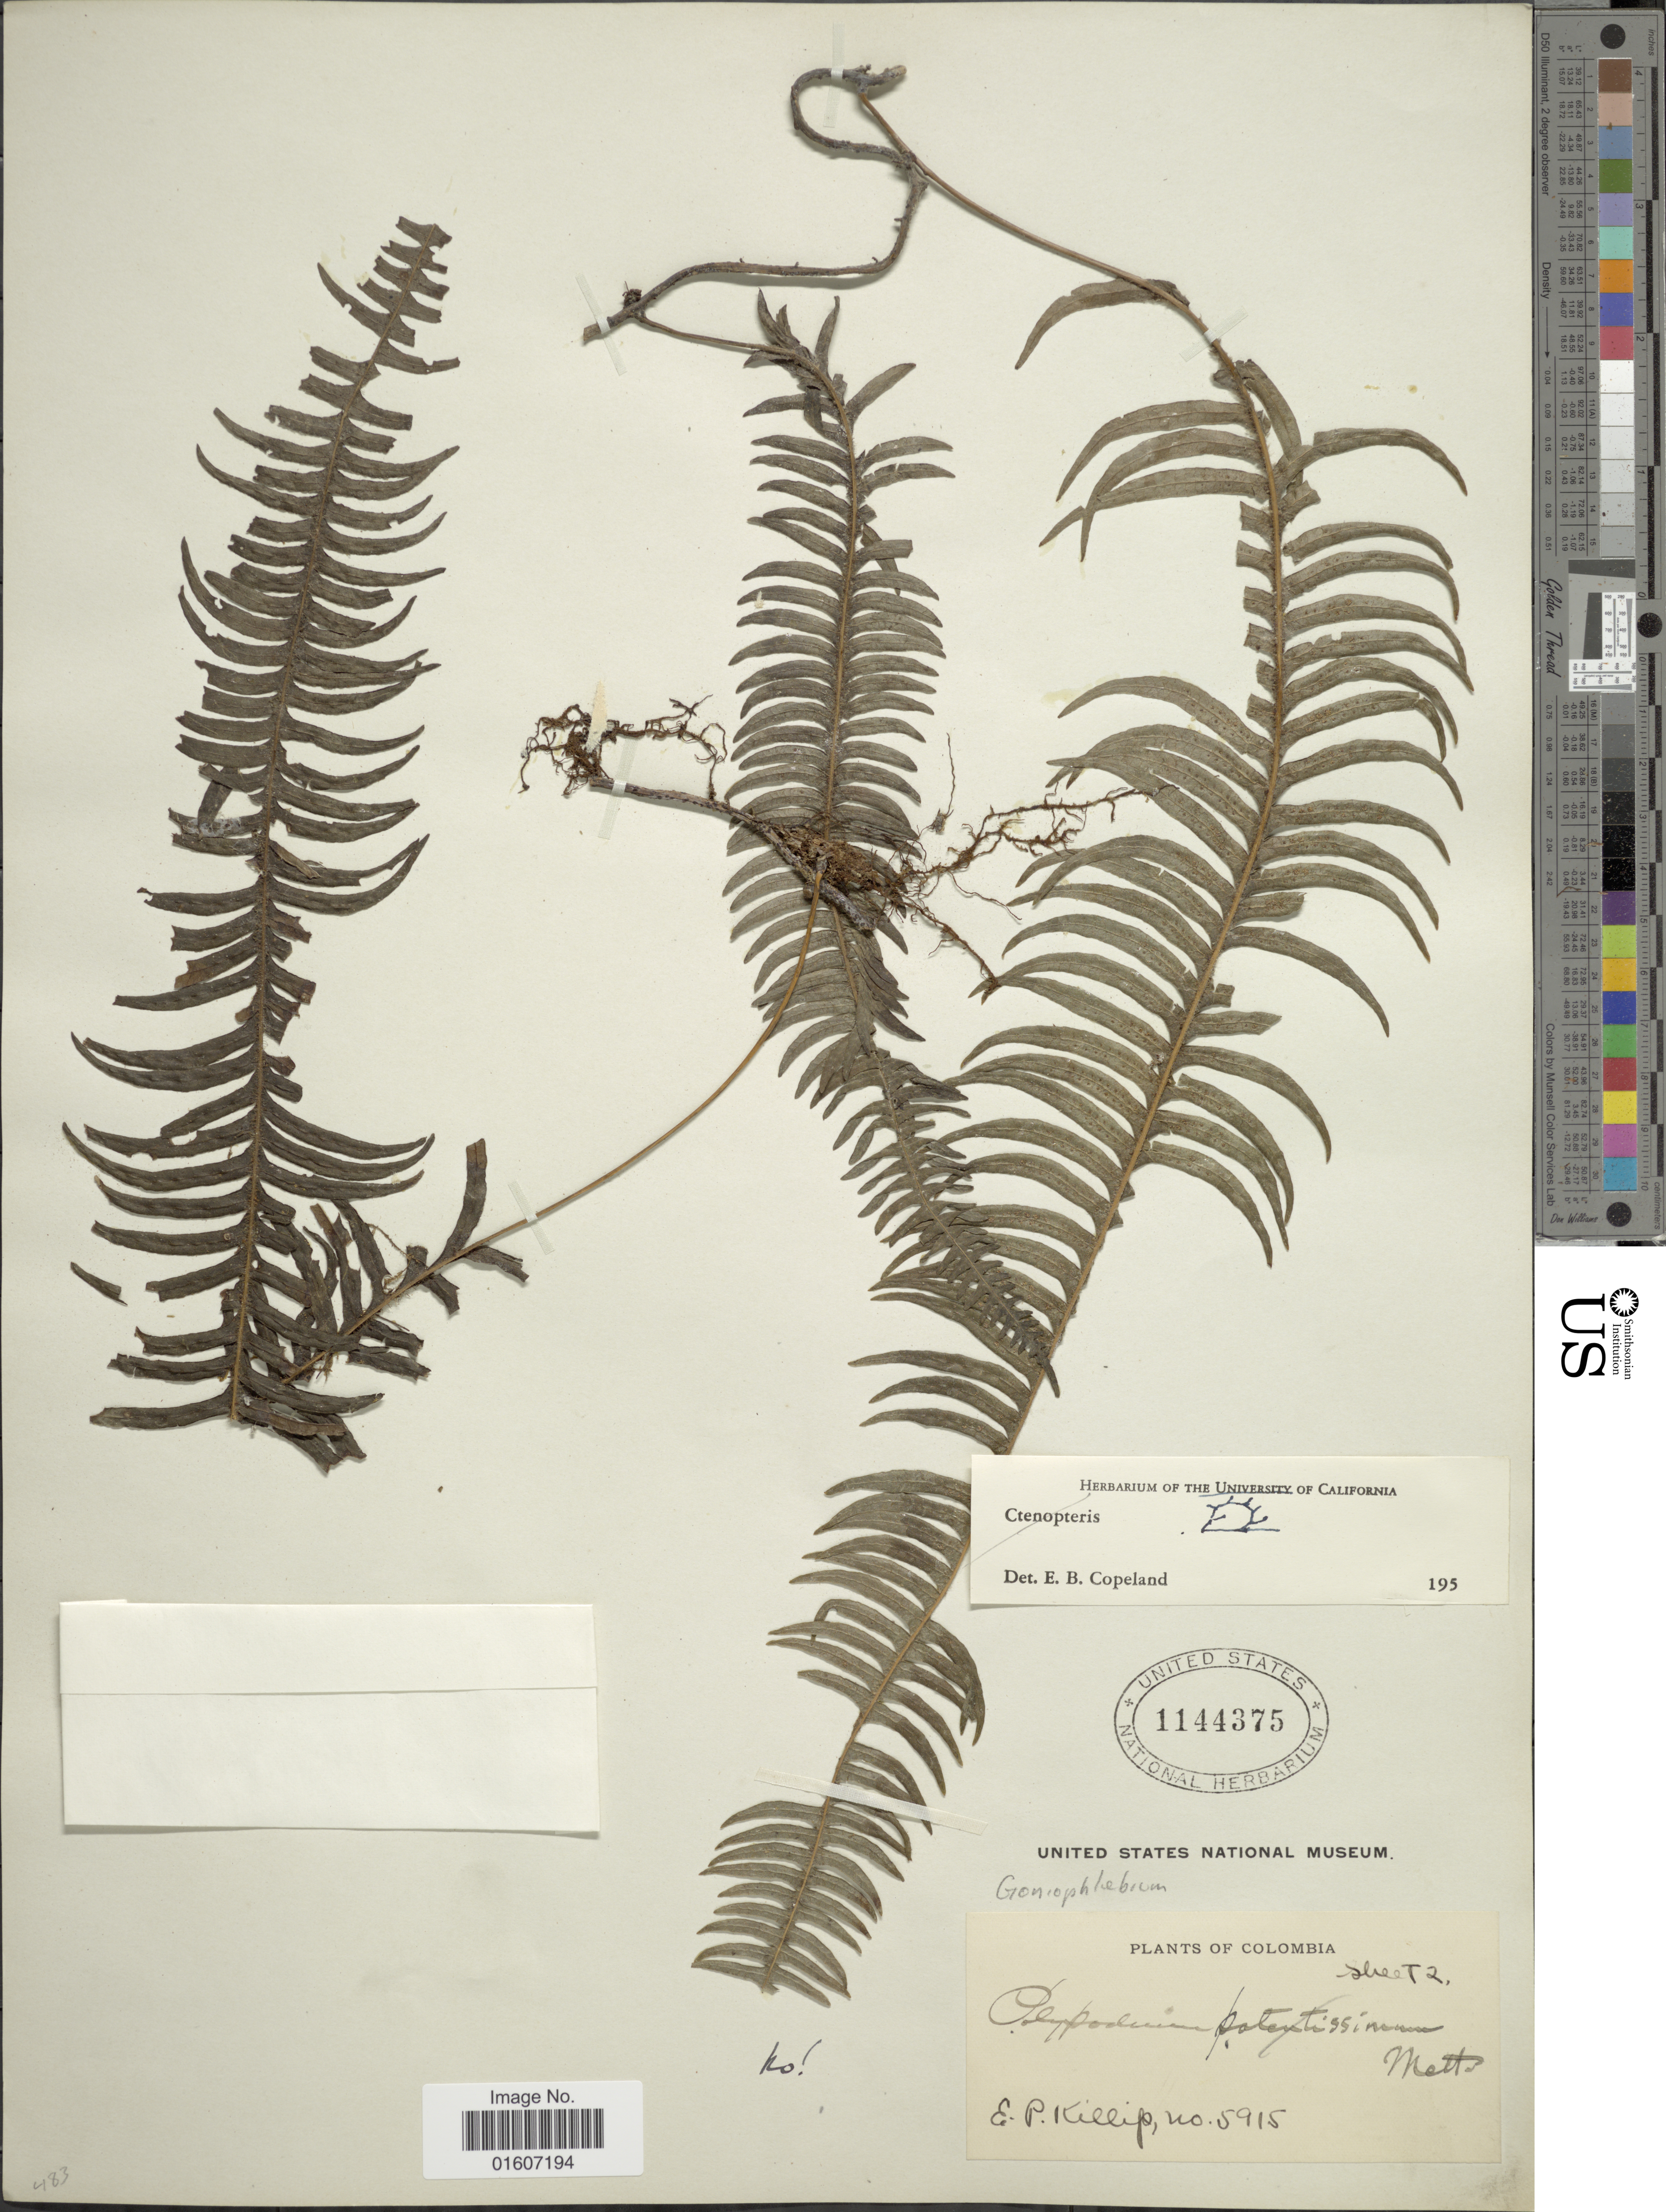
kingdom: Plantae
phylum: Tracheophyta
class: Polypodiopsida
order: Polypodiales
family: Polypodiaceae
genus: Serpocaulon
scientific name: Serpocaulon sp.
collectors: E. P. Killip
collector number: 5915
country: Colombia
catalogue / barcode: US 1144375